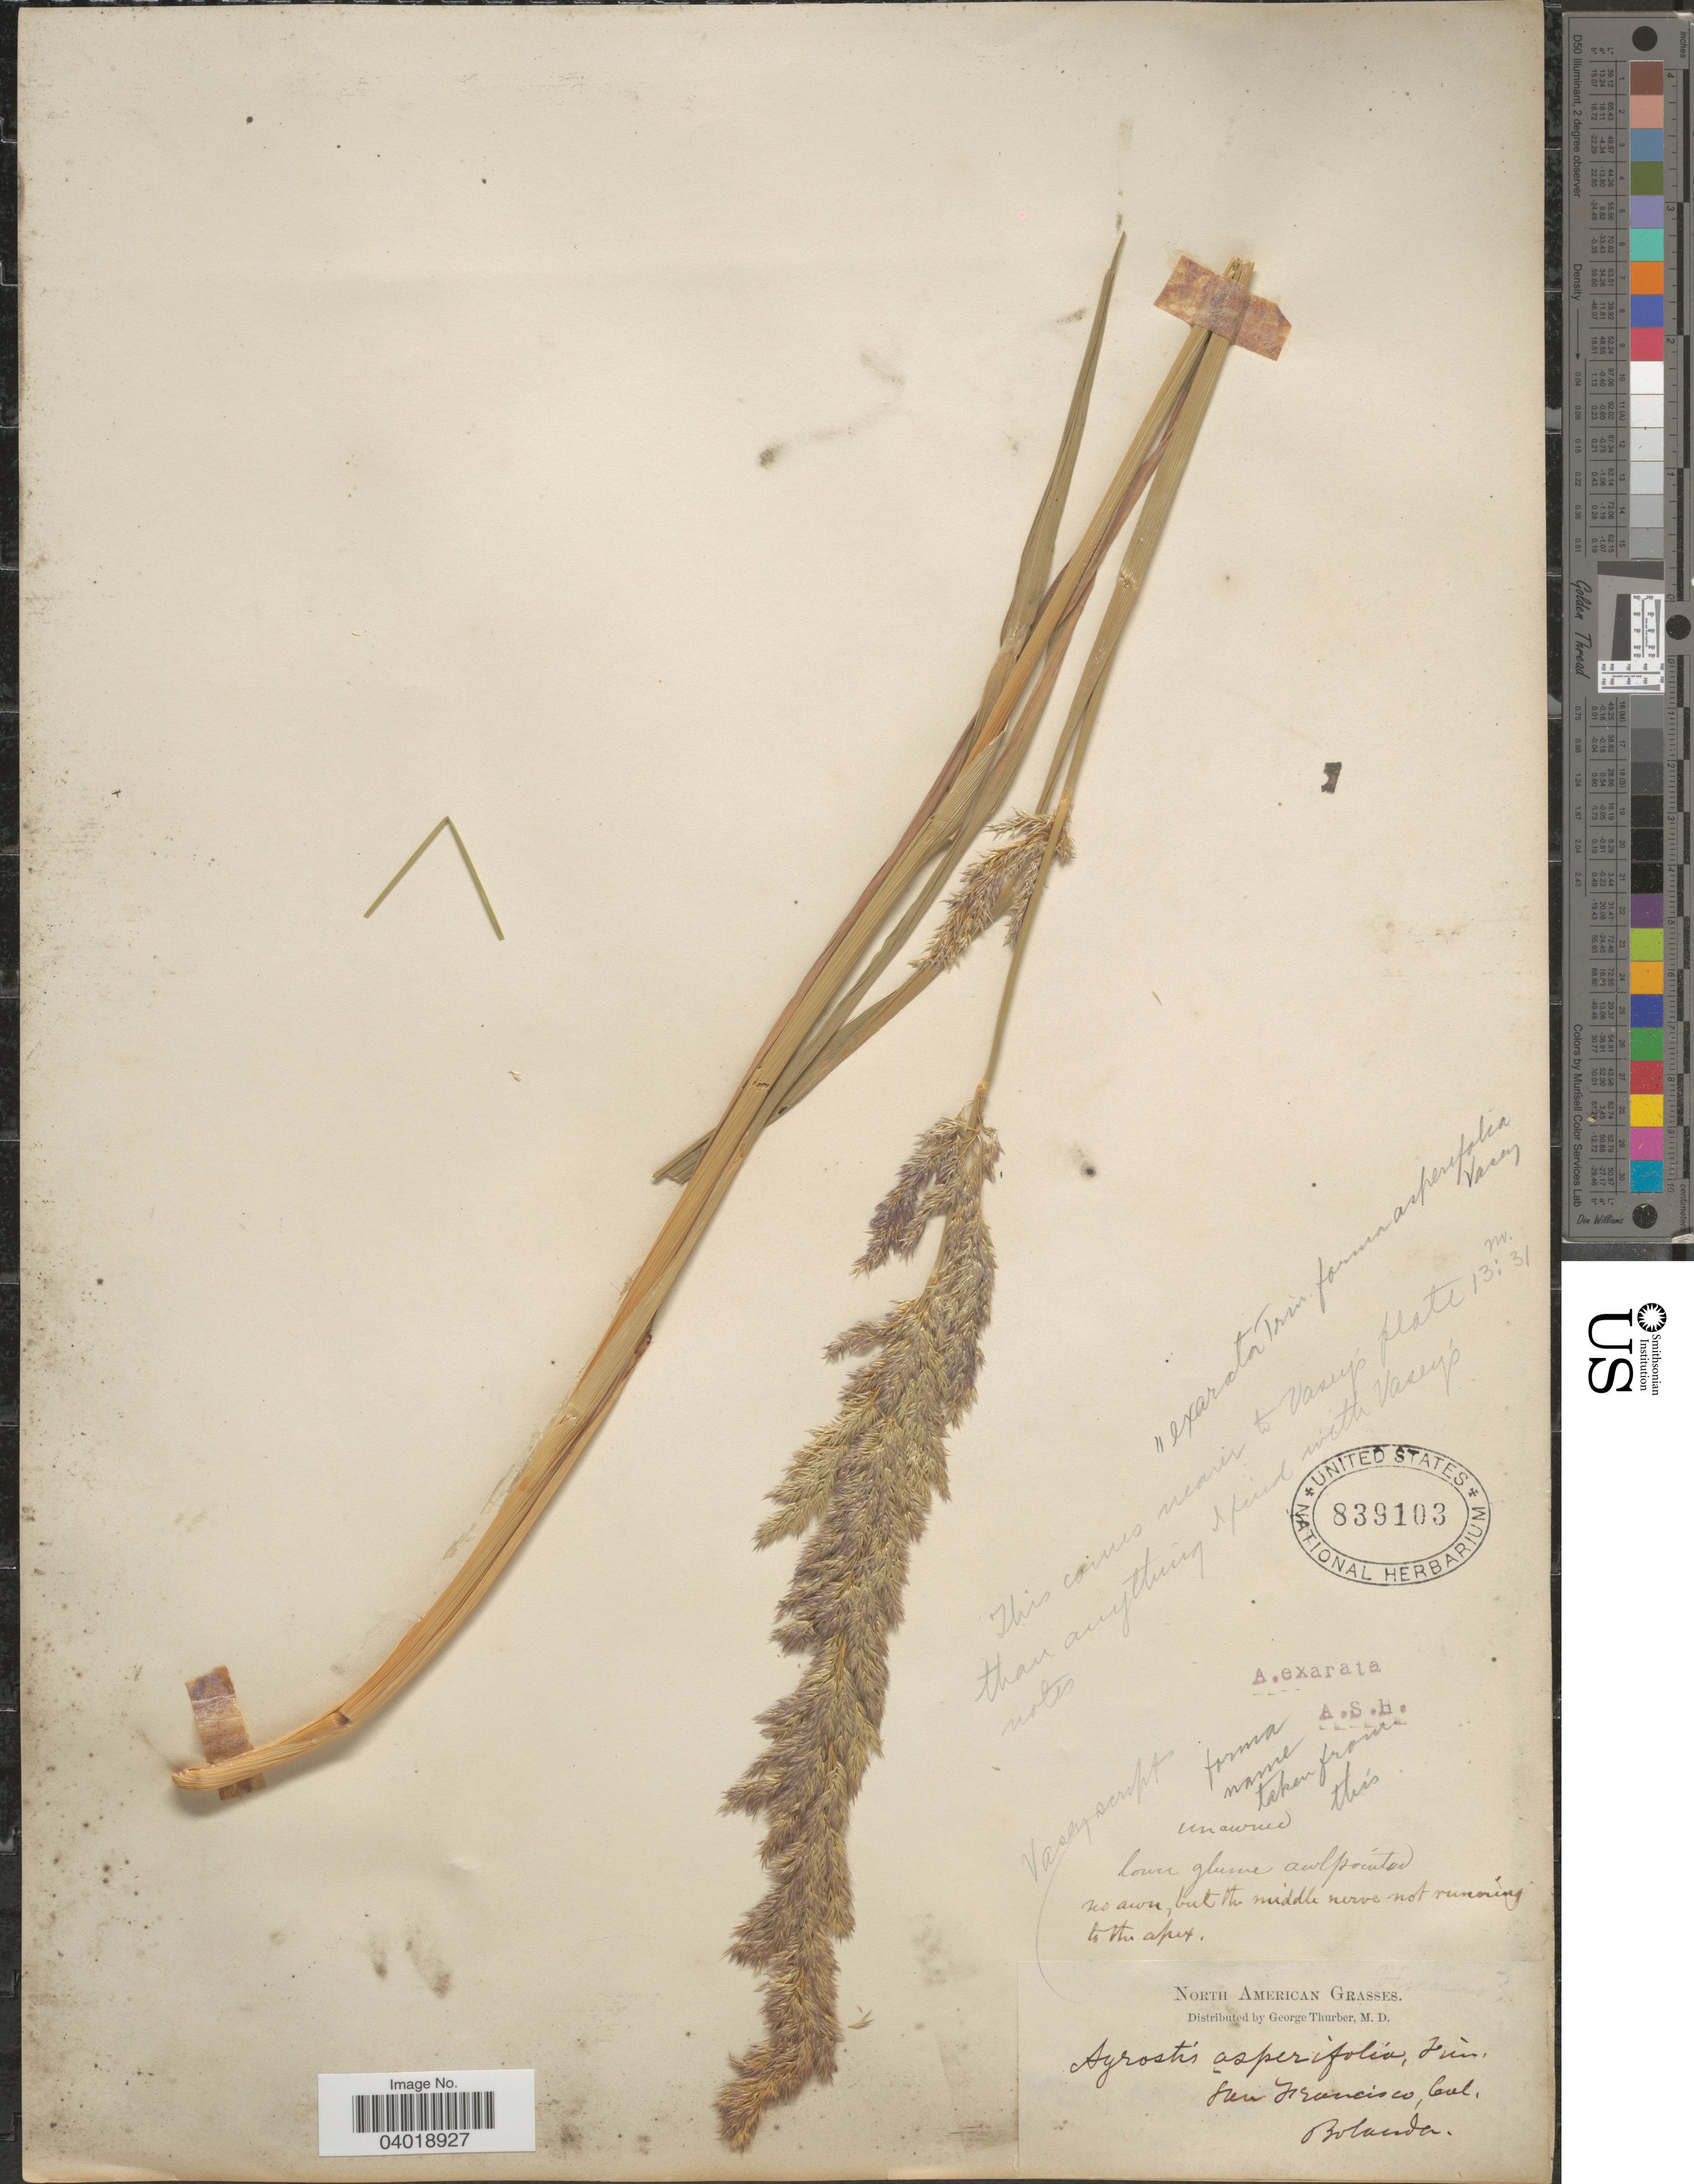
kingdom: Plantae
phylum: Tracheophyta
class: Liliopsida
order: Poales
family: Poaceae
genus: Agrostis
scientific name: Agrostis exarata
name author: Trin.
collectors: -. Bolander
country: United States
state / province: California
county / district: San Francisco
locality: San Francisco.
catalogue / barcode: US 839103